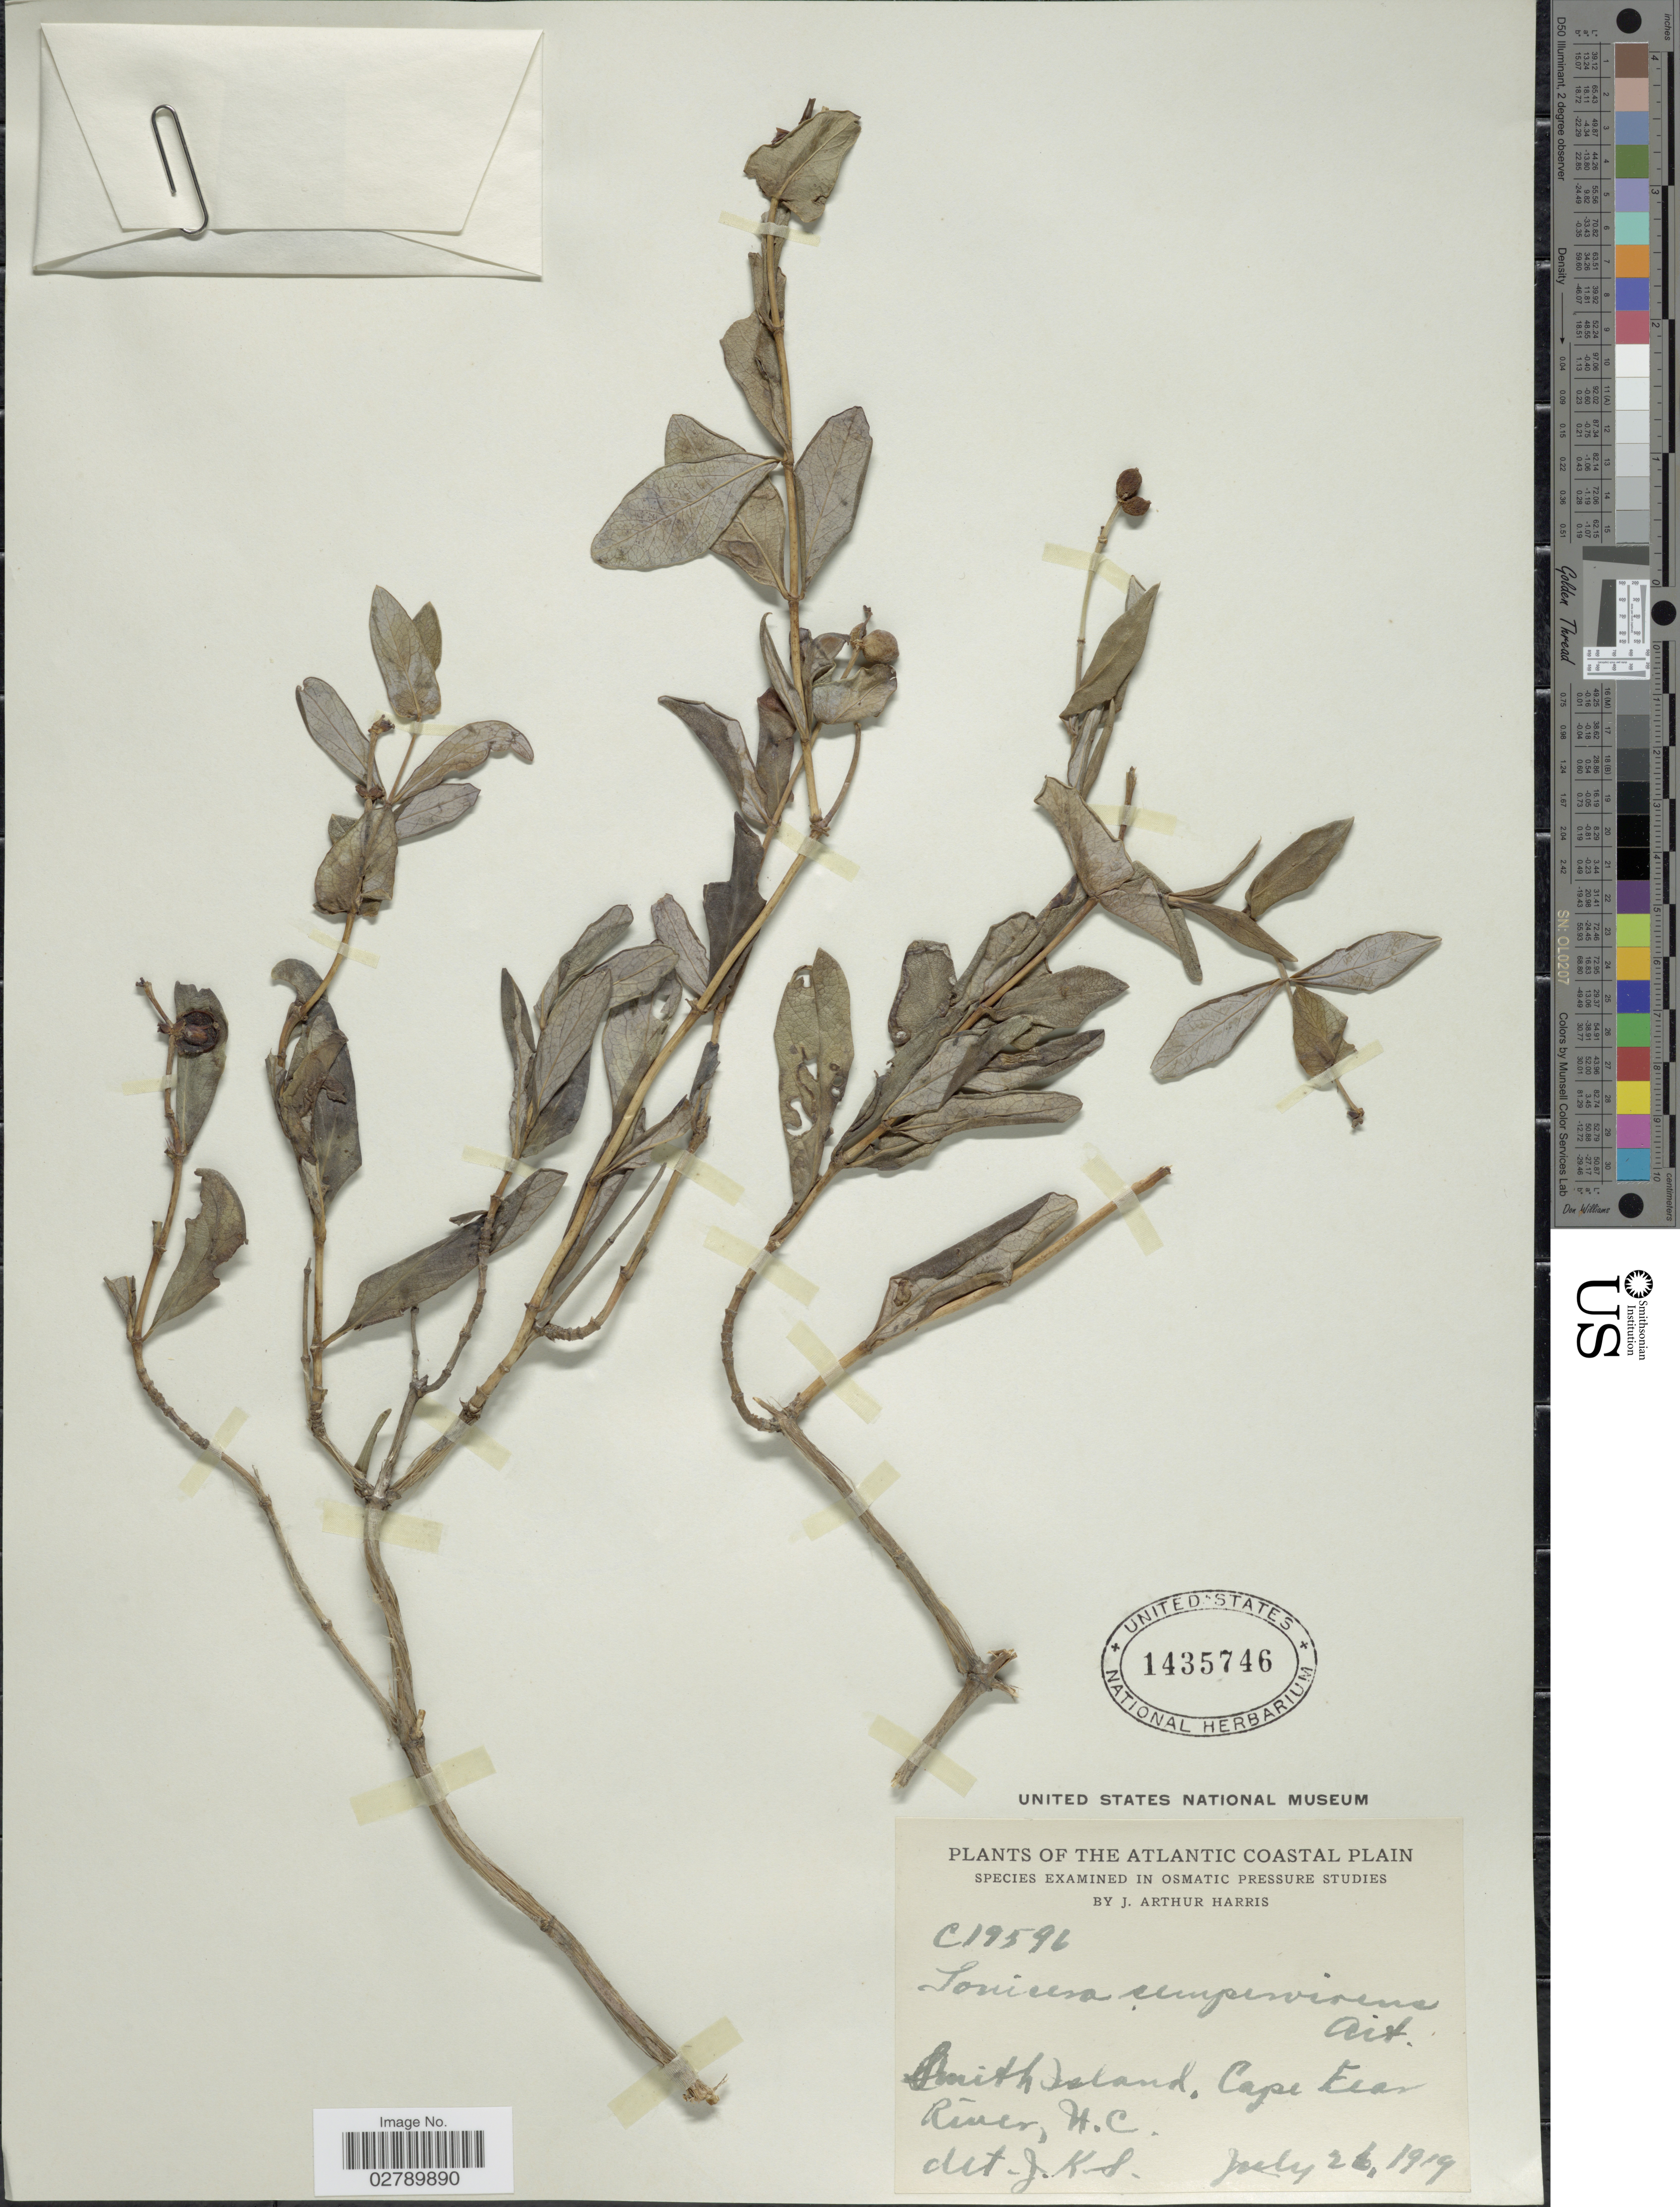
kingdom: Plantae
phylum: Tracheophyta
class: Magnoliopsida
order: Dipsacales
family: Caprifoliaceae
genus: Lonicera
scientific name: Lonicera sempervirens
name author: L.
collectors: J. A. Harris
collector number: C19596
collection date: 1919-07-26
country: United States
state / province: North Carolina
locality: Atlantic Coastal Plain. Smith Island, Cape Fear River.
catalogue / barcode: US 1435746